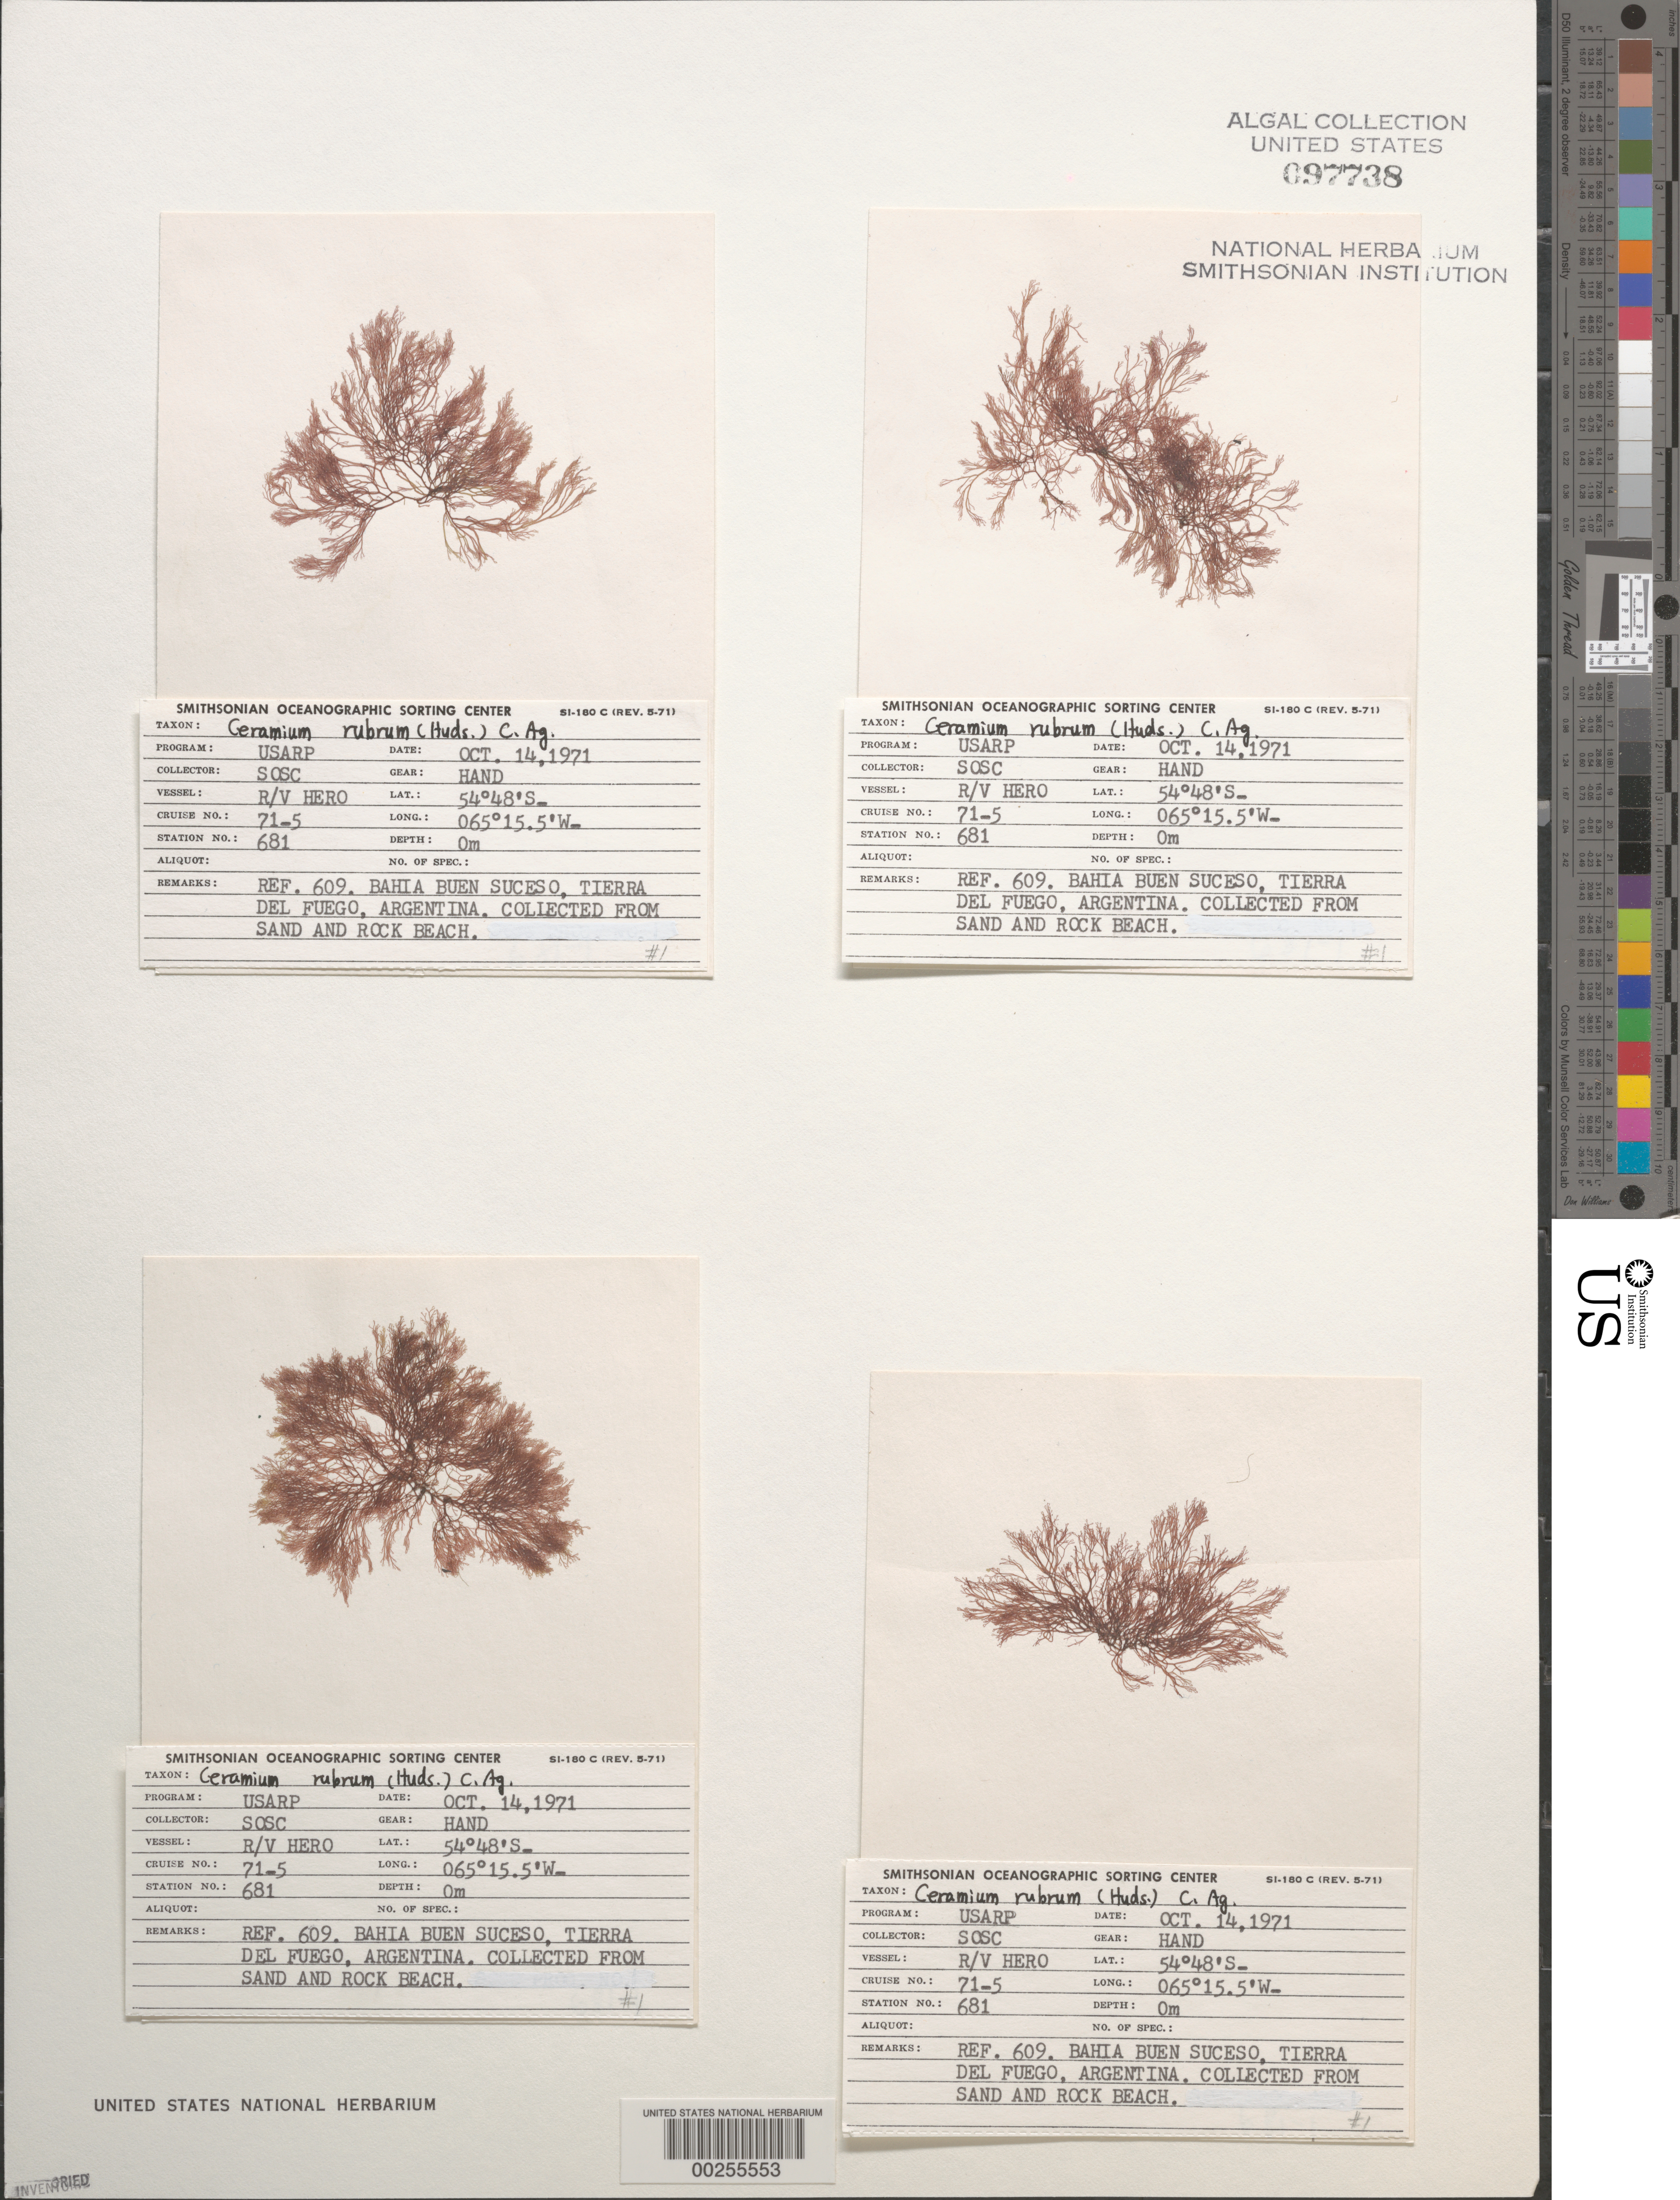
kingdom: Plantae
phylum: Rhodophyta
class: Florideophyceae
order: Ceramiales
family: Ceramiaceae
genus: Ceramium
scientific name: Ceramium rubrum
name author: C. Agardh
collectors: SOSC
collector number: Station 681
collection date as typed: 14 Oct 1971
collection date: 1971-10-14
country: Argentina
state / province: Tierra del Fuego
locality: Bahia Buen Suceso, Tierra del Fuego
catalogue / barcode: US 97738